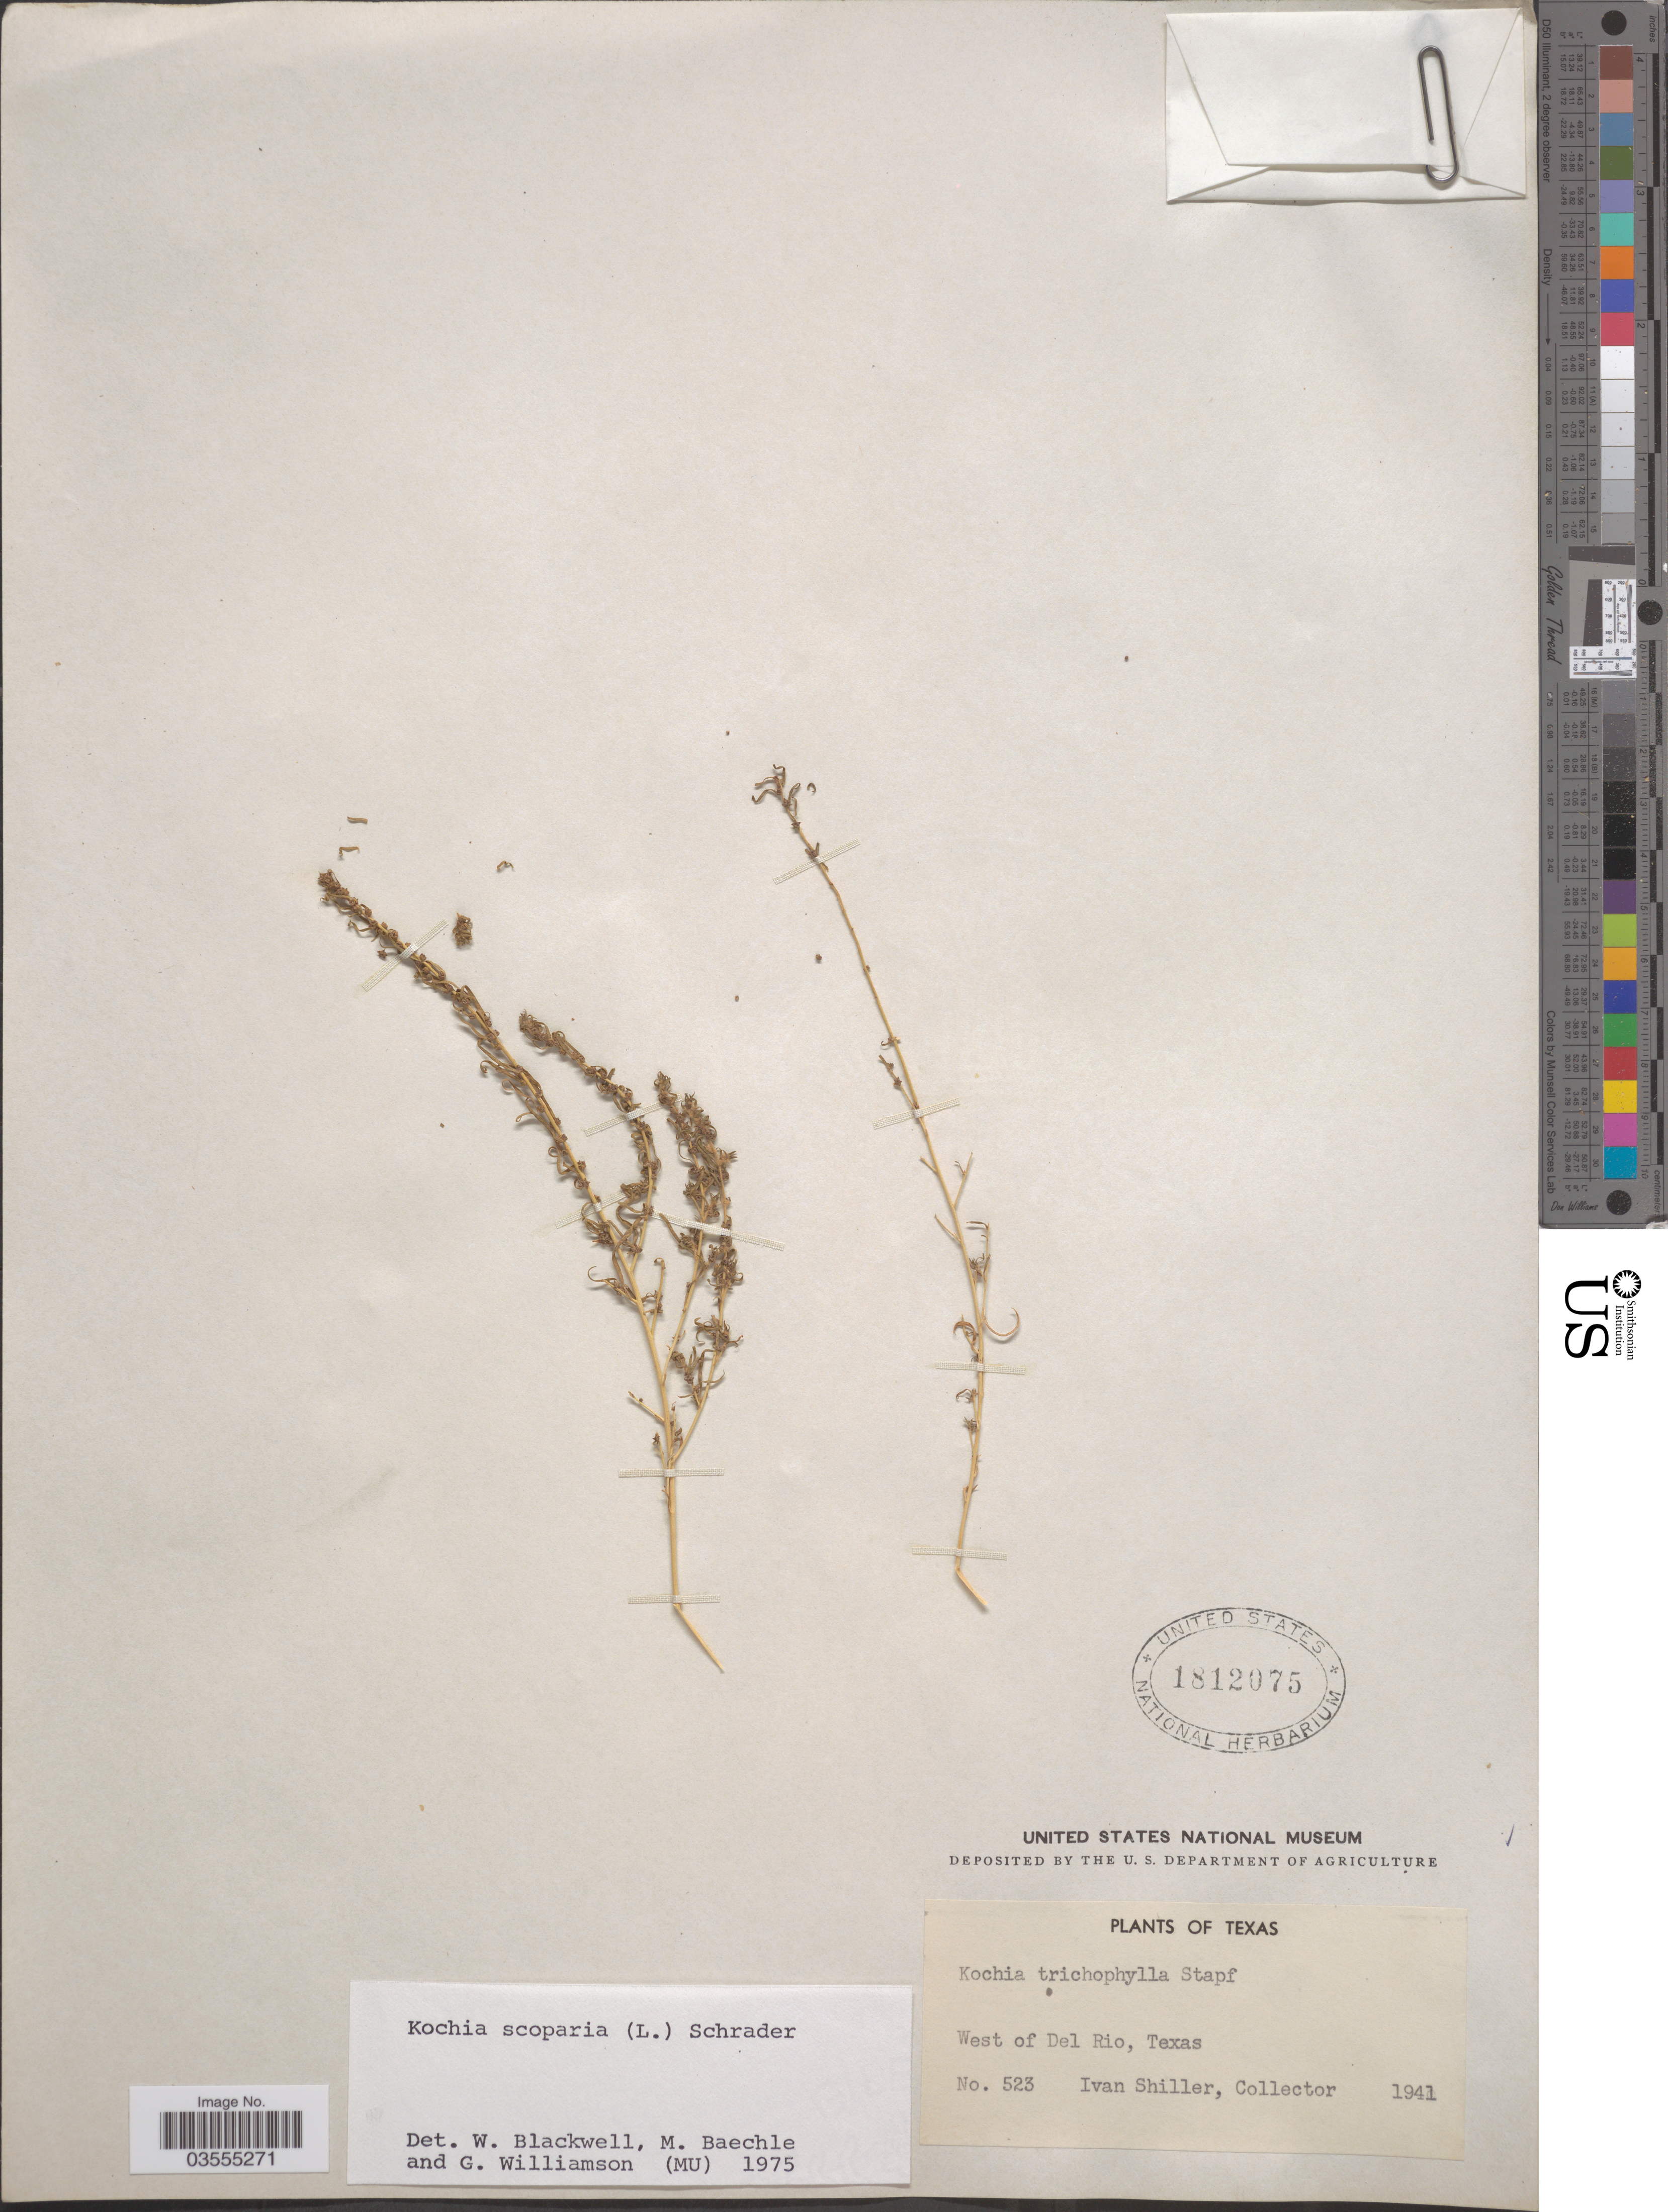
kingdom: Plantae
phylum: Tracheophyta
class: Magnoliopsida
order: Caryophyllales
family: Amaranthaceae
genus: Bassia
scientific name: Bassia scoparia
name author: (L.) Voss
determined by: U.S. National Herbarium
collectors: I. Shiller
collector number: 523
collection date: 1941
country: United States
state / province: Texas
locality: West of Del Rio.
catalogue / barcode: US 1812075